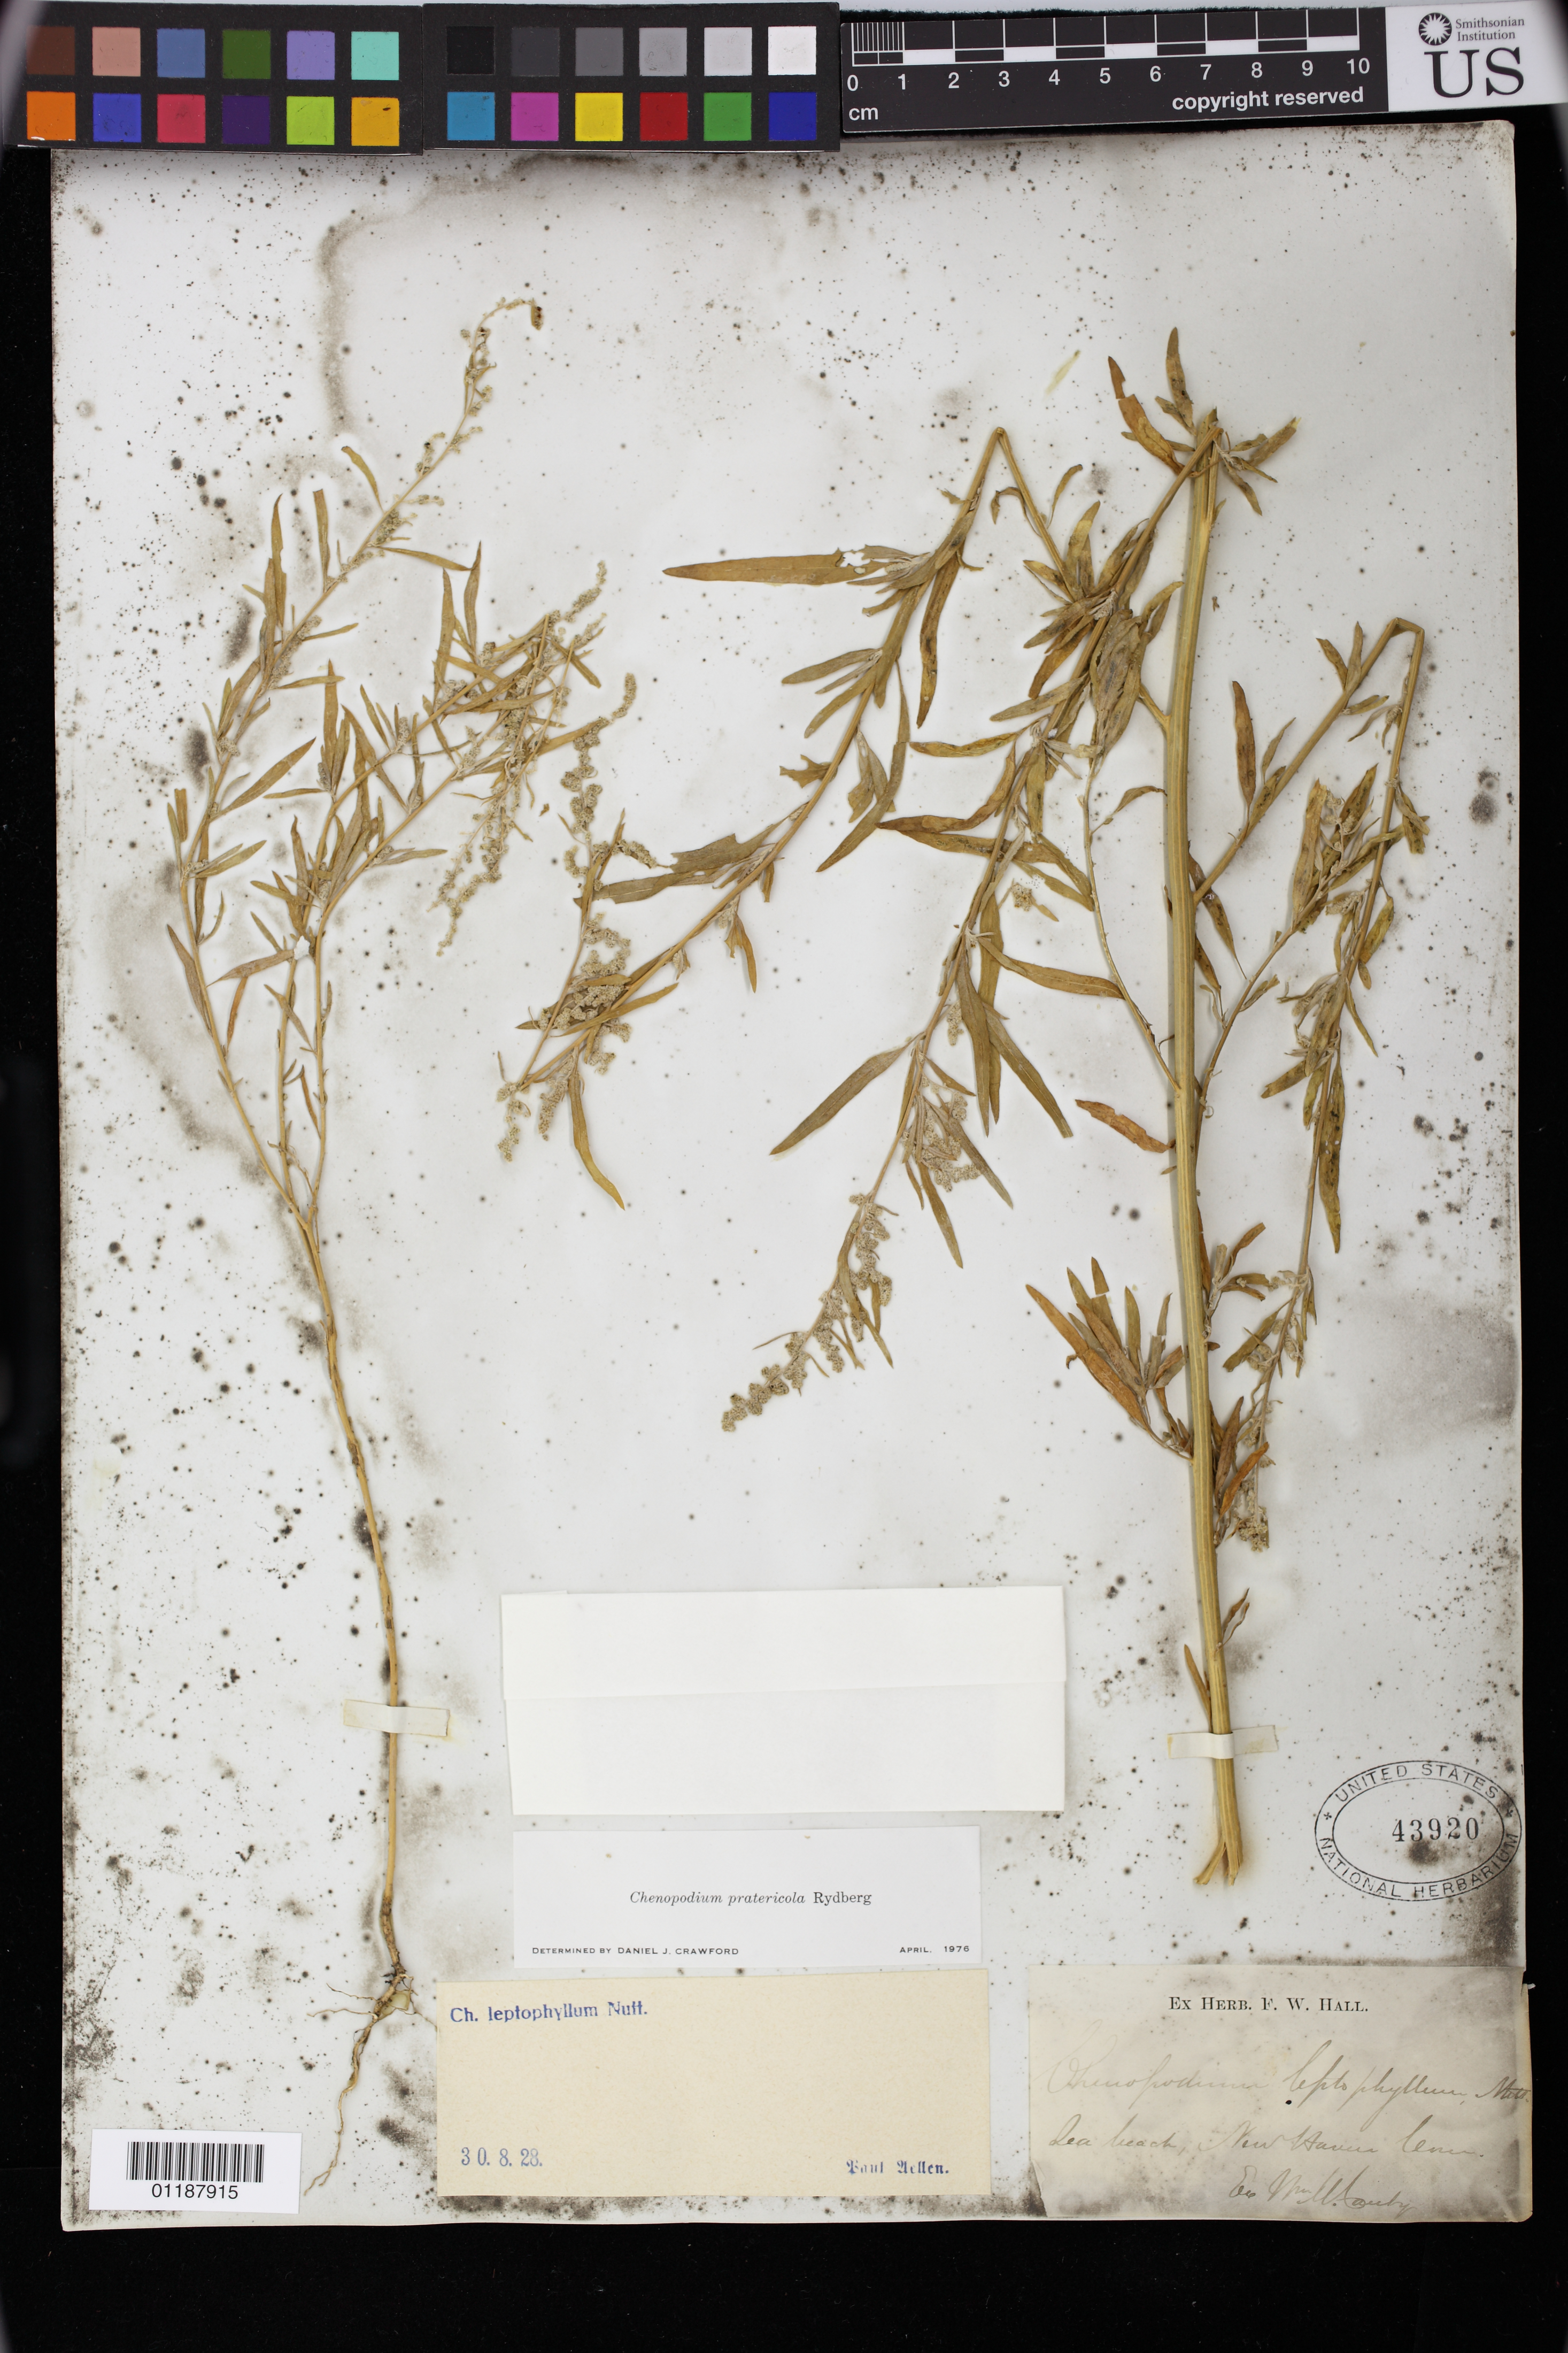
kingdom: Plantae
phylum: Tracheophyta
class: Magnoliopsida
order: Caryophyllales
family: Amaranthaceae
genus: Chenopodium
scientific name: Chenopodium pratericola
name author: Rydb.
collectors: W. M. Canby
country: United States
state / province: Connecticut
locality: On beach, New Hanius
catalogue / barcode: US 43920